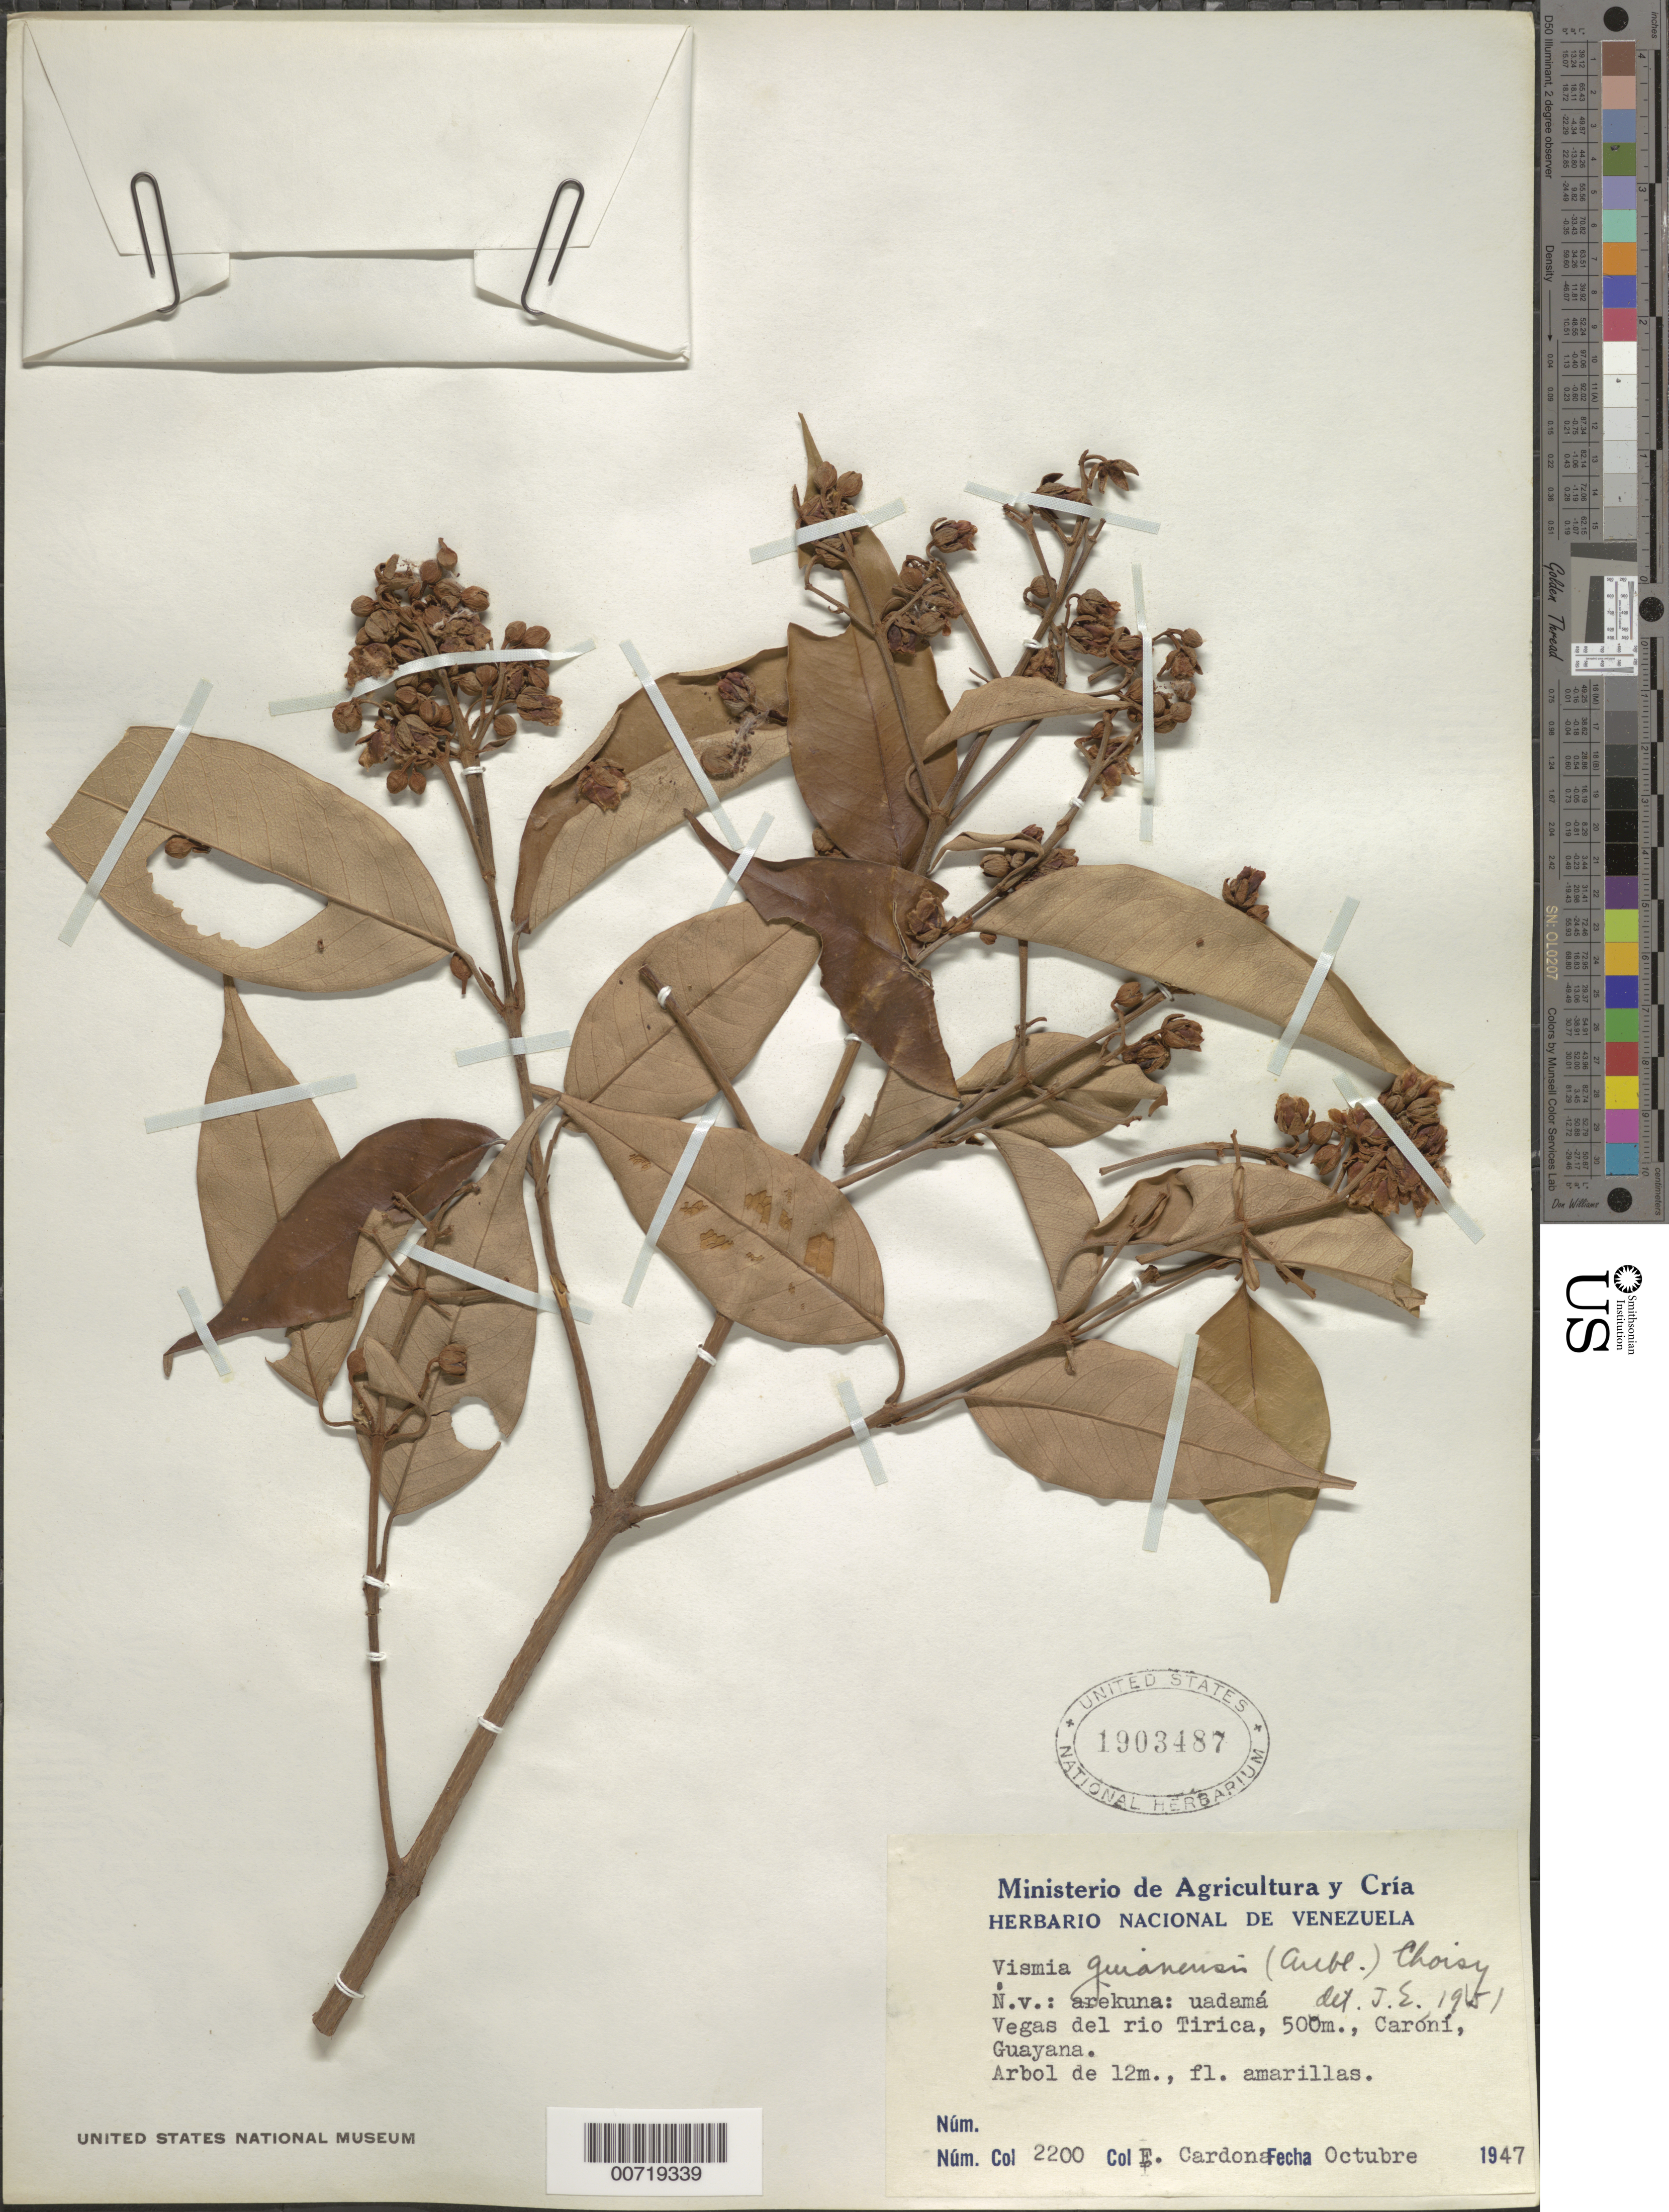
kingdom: Plantae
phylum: Tracheophyta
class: Magnoliopsida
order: Malpighiales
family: Hypericaceae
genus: Vismia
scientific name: Vismia guianensis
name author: (Aubl.) Pers.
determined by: Ewan, J. A.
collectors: F. Cardona Puig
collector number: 2200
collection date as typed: Oct-47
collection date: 1947-10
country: Venezuela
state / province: Bolívar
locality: Río Caroní, Río Tírica (Guayana)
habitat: River valley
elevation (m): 500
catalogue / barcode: US 1903487